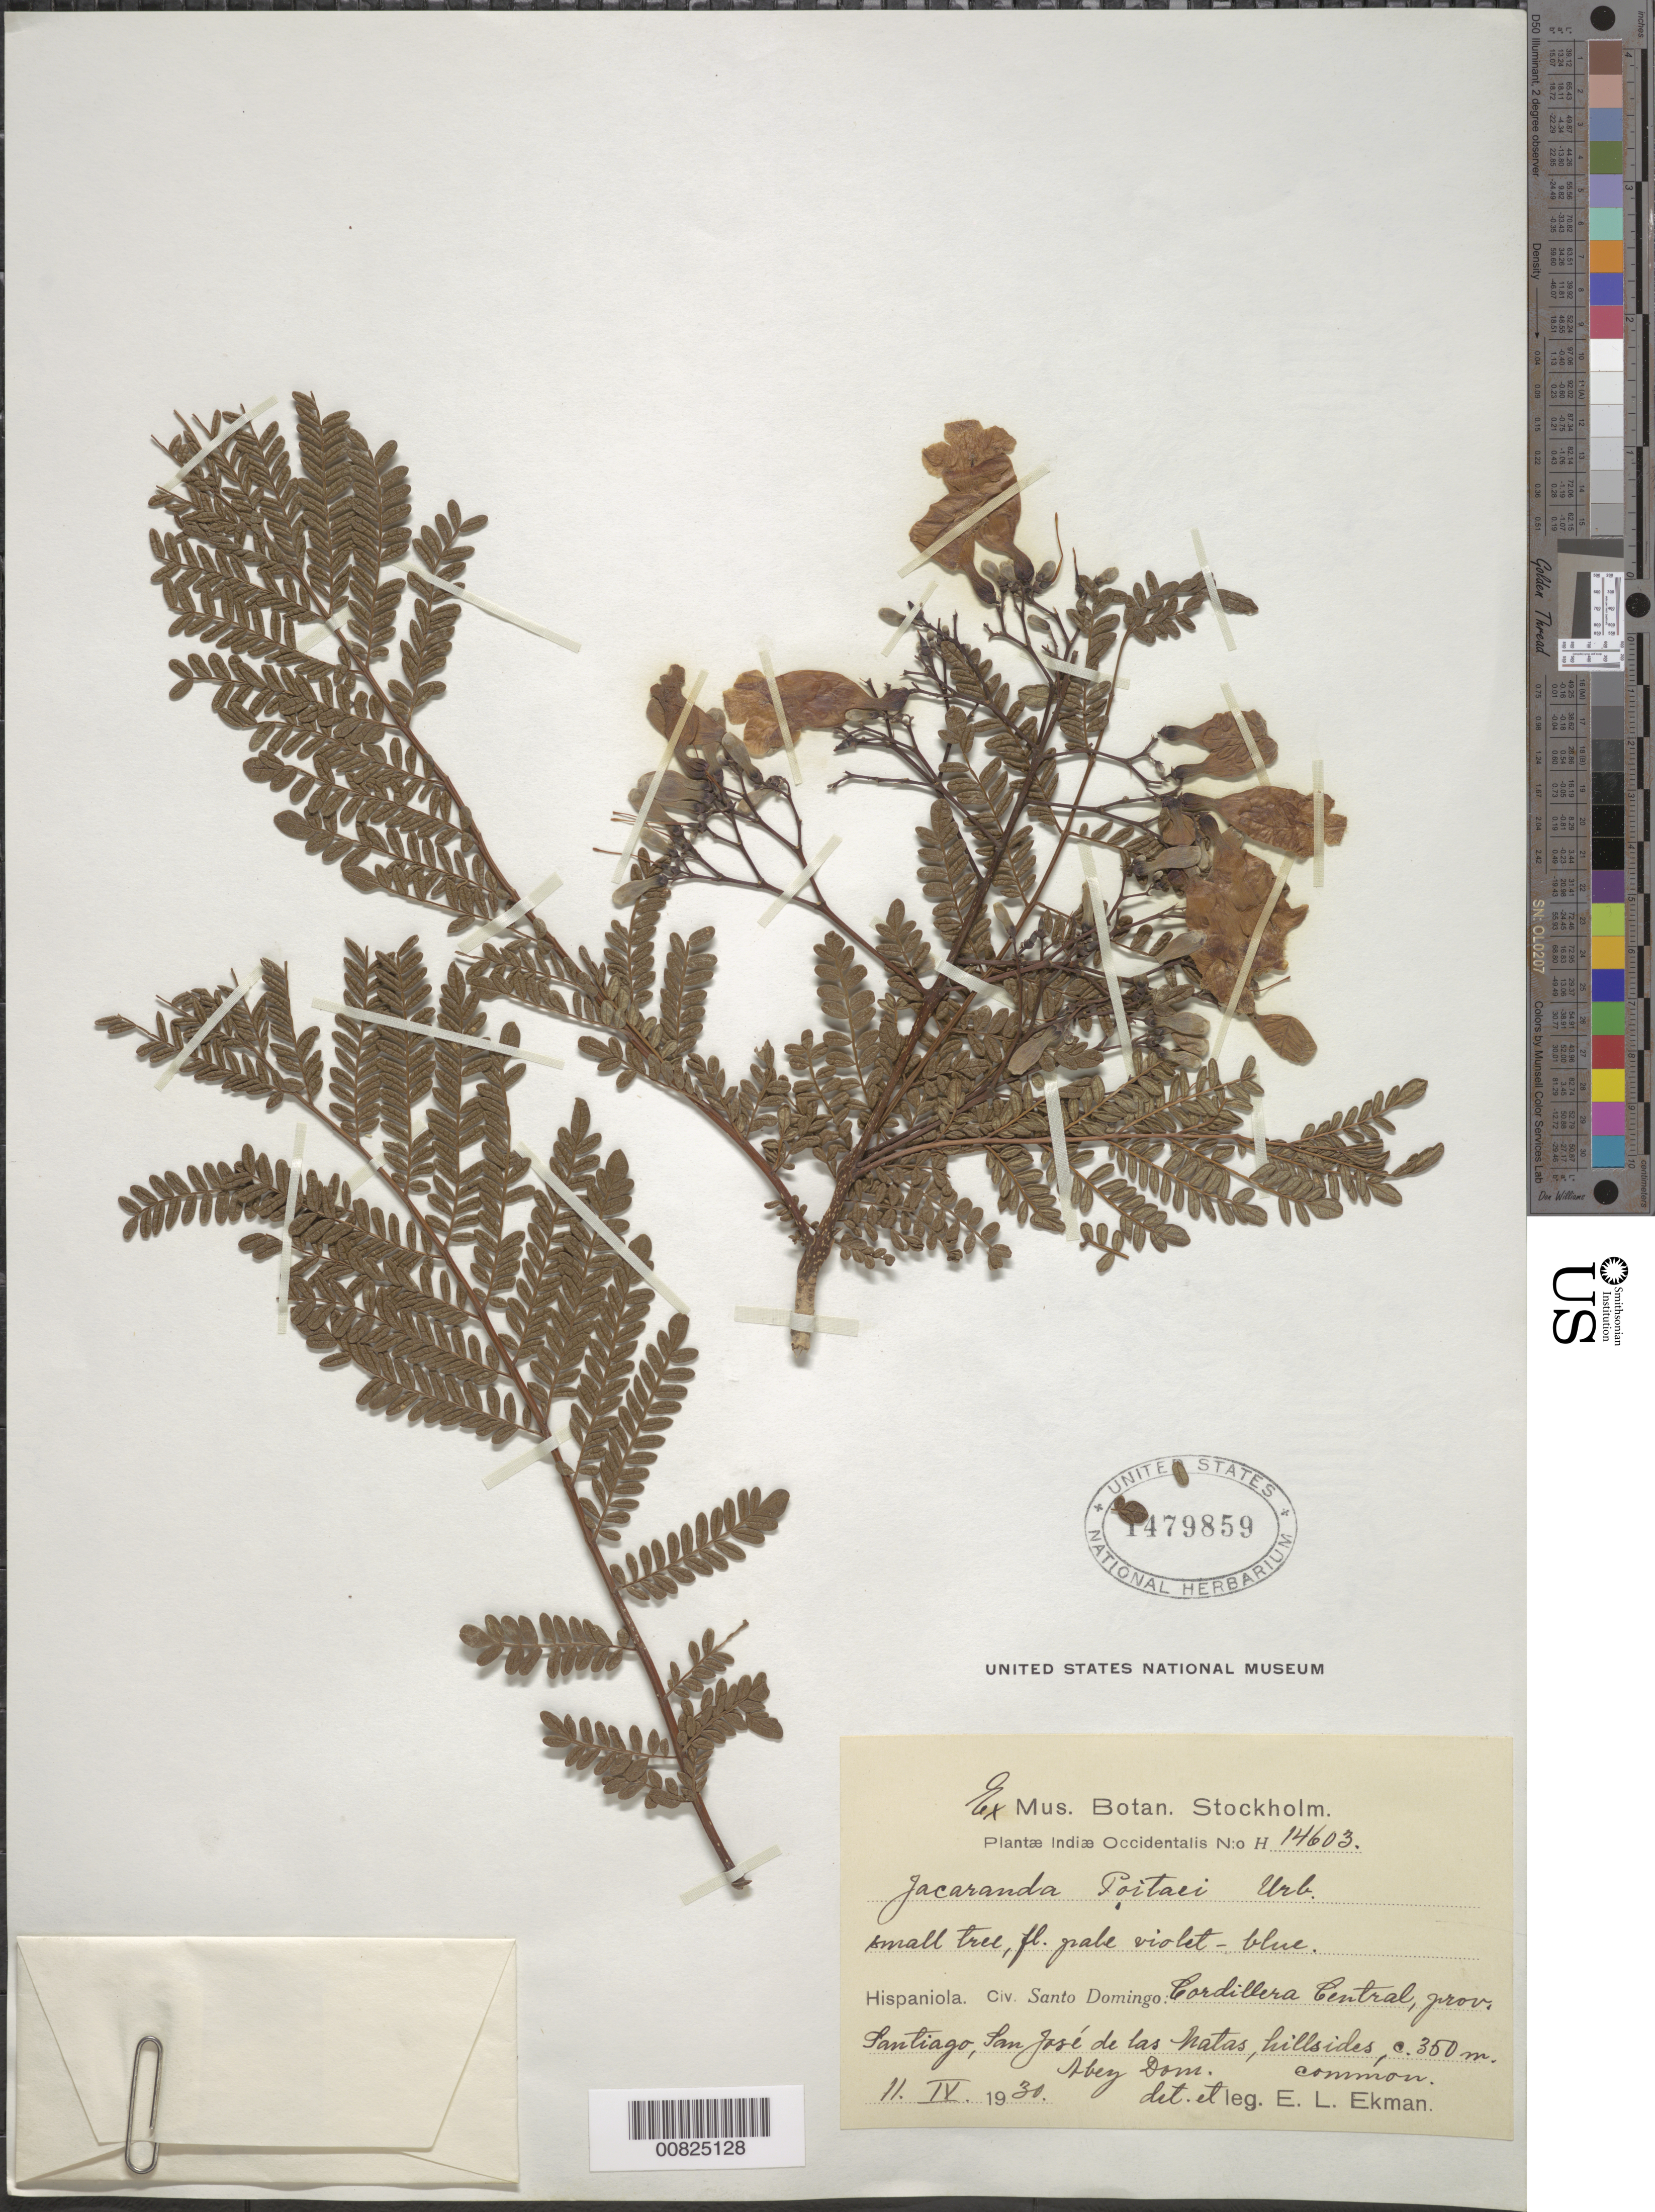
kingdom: Plantae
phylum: Tracheophyta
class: Magnoliopsida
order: Lamiales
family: Bignoniaceae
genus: Jacaranda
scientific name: Jacaranda poitaei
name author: Urb.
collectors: E. L. Ekman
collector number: H 14603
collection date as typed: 02 Apr 1930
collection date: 1930-04-02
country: Dominican Republic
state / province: Santiago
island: Hispaniola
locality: Cordillera Central, San José de las Matas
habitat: Hillsides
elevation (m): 350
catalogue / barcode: US 1479859